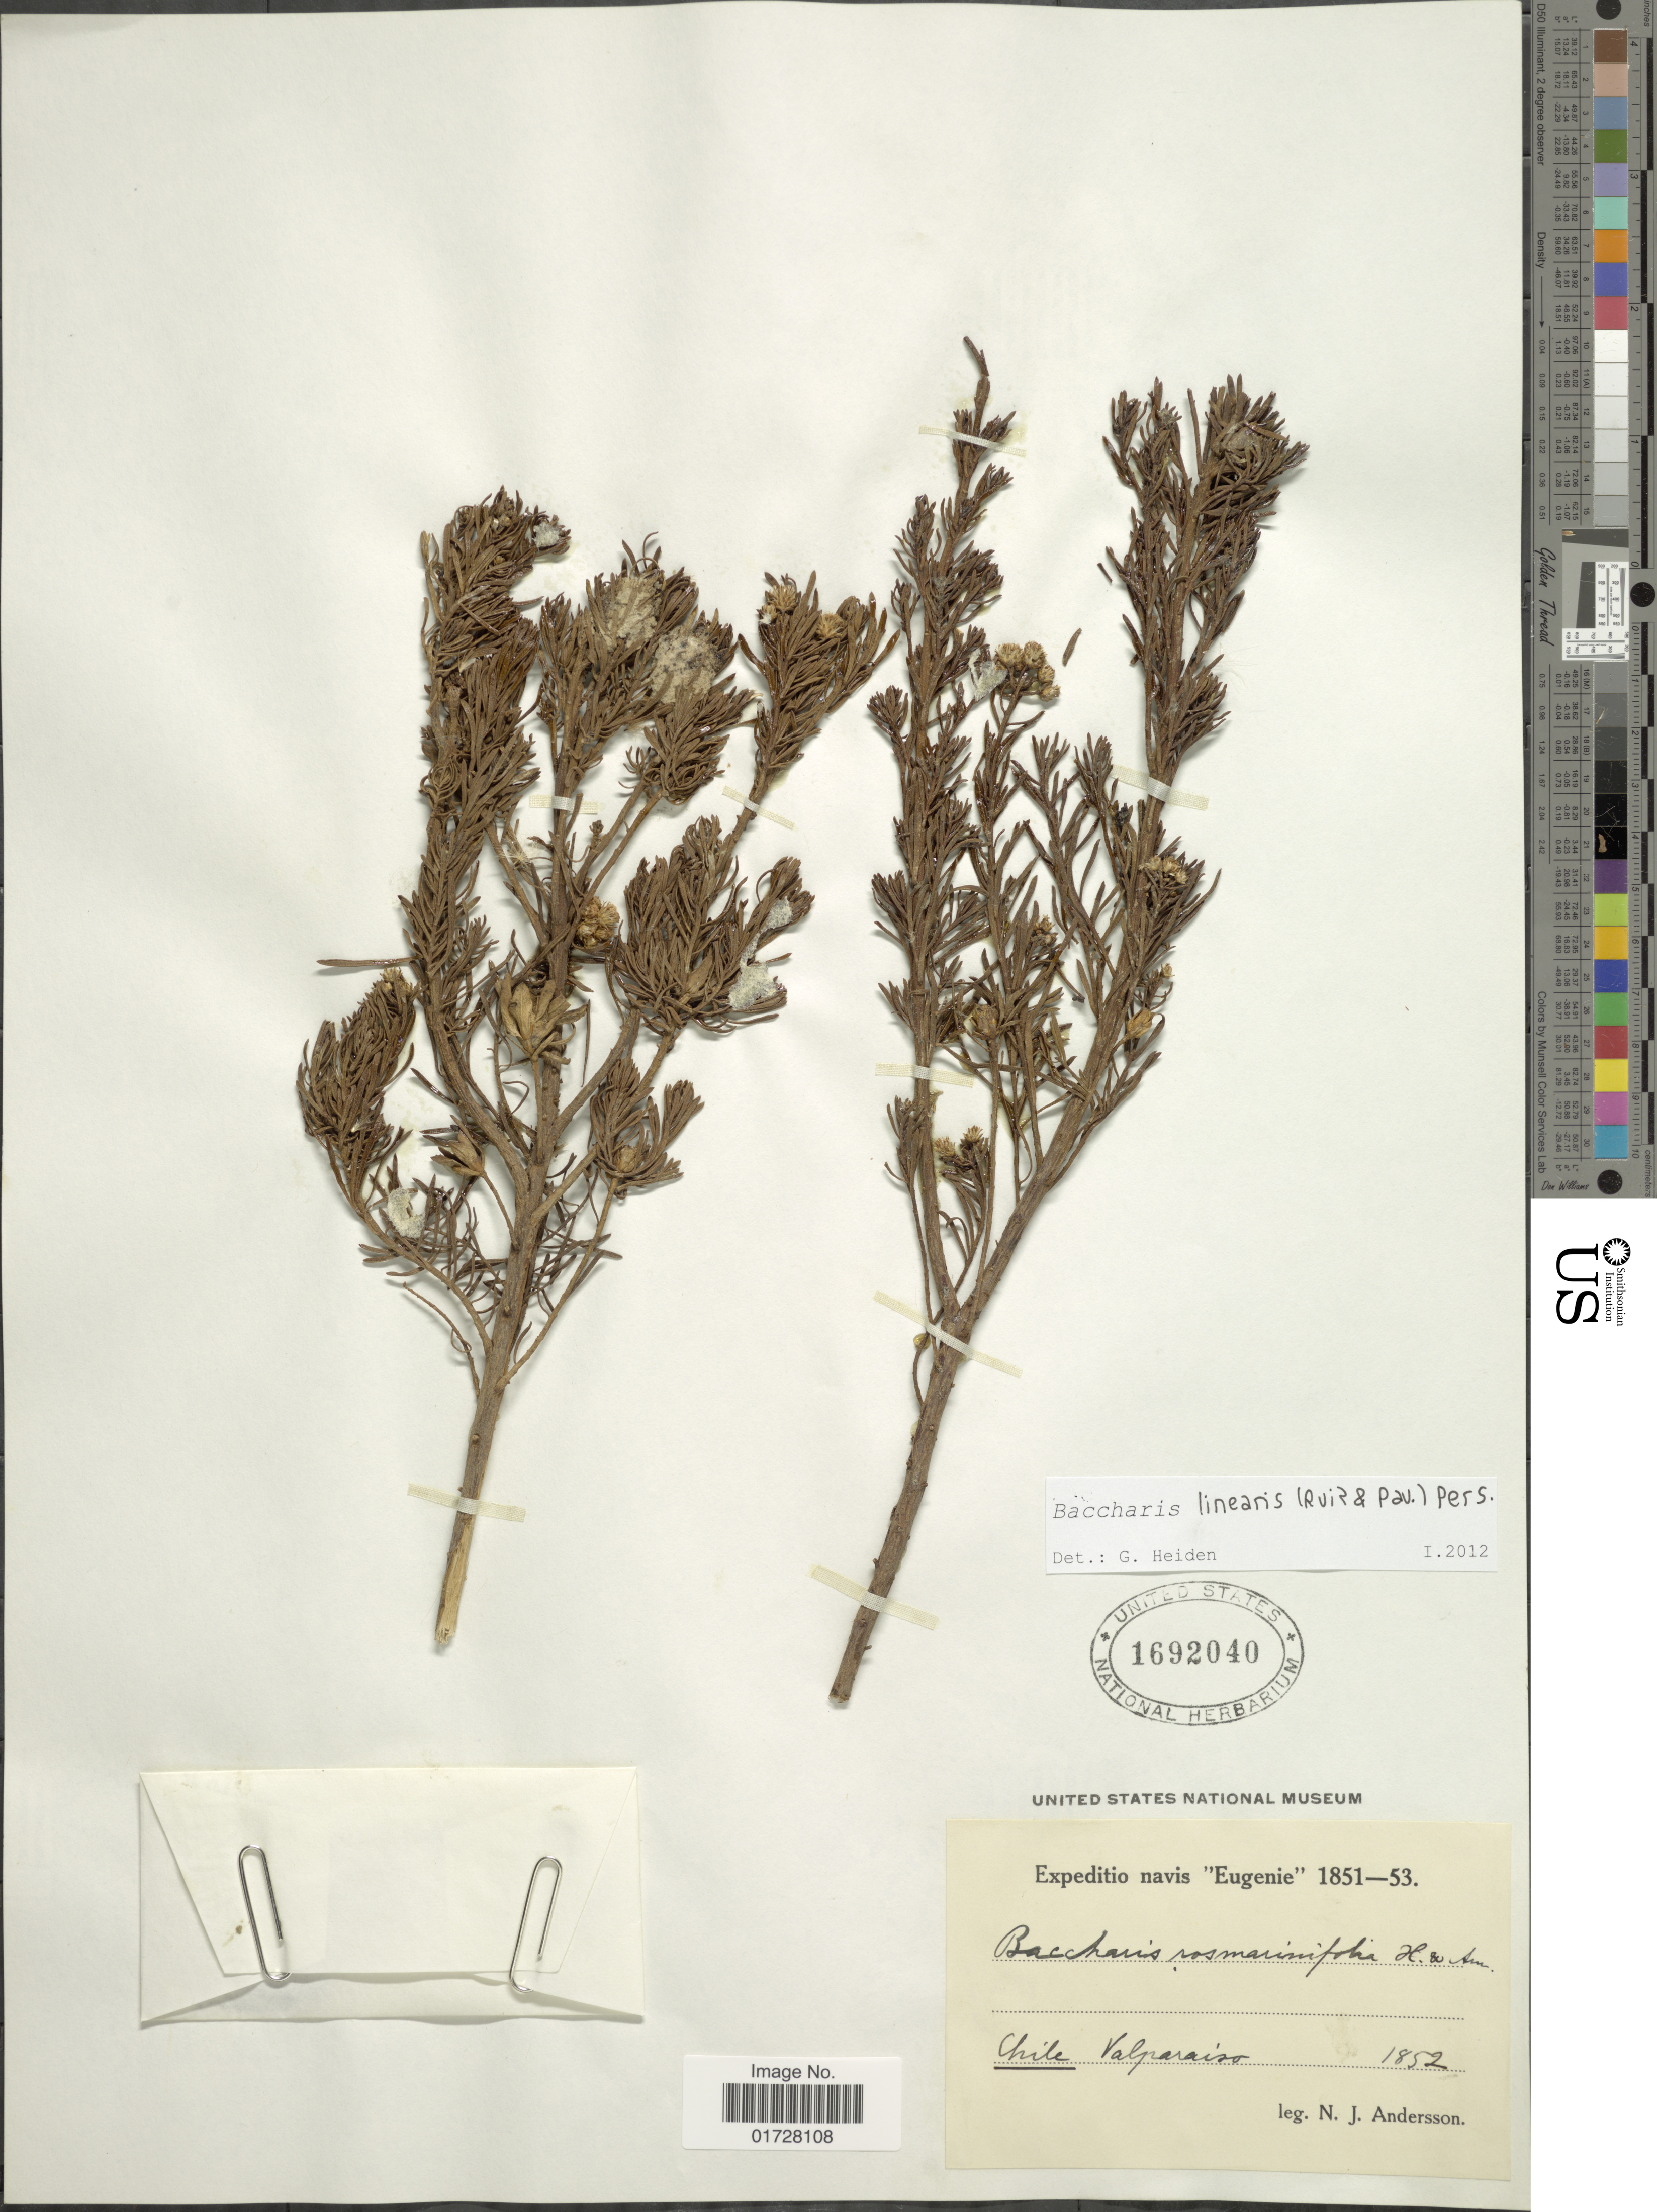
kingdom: Plantae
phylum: Tracheophyta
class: Magnoliopsida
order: Asterales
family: Asteraceae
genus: Baccharis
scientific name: Baccharis linearis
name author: (Ruiz & Pav.) Pers.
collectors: N. J. Anderson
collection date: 1852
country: Chile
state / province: Valparaíso (V)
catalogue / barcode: US 1692040